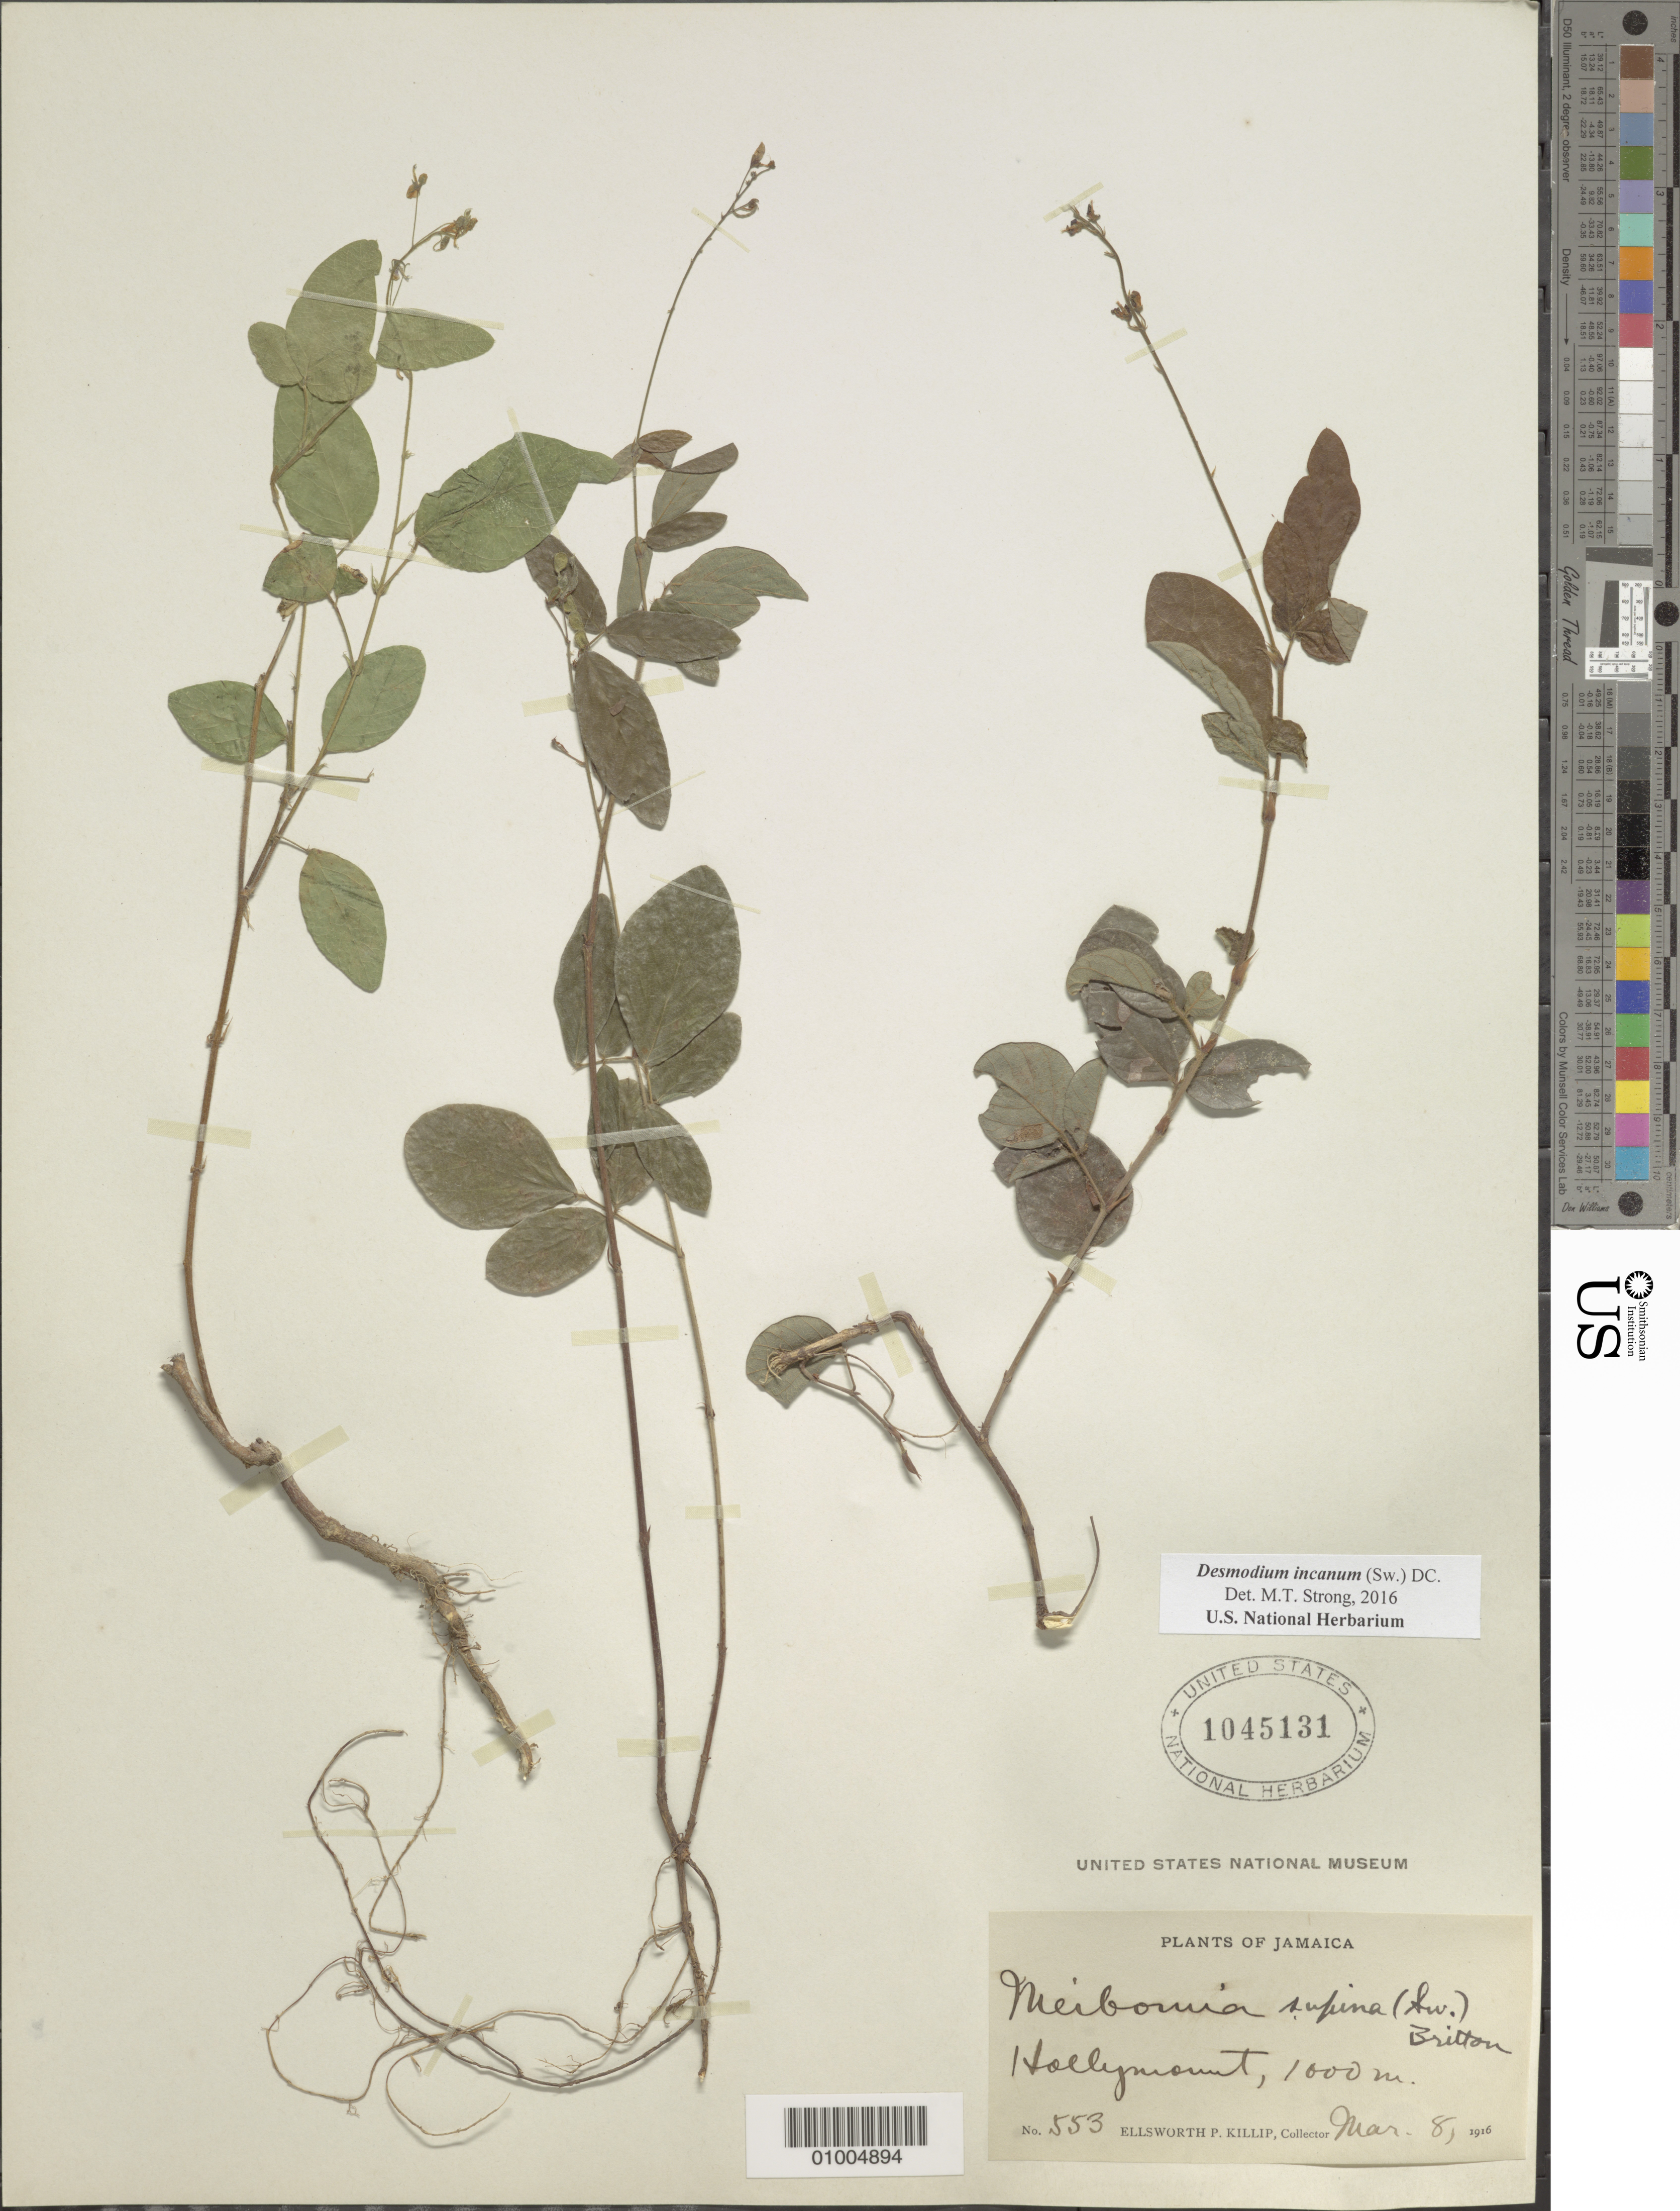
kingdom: Plantae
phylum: Tracheophyta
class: Magnoliopsida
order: Fabales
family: Fabaceae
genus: Desmodium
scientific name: Desmodium incanum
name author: (Sw.) DC.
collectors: E. P. Killip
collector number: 553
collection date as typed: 08 Mar 1916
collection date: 1916-03-08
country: Jamaica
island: Jamaica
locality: Hollymount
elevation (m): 1000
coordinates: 0 N, 0 E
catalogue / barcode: US 1045131